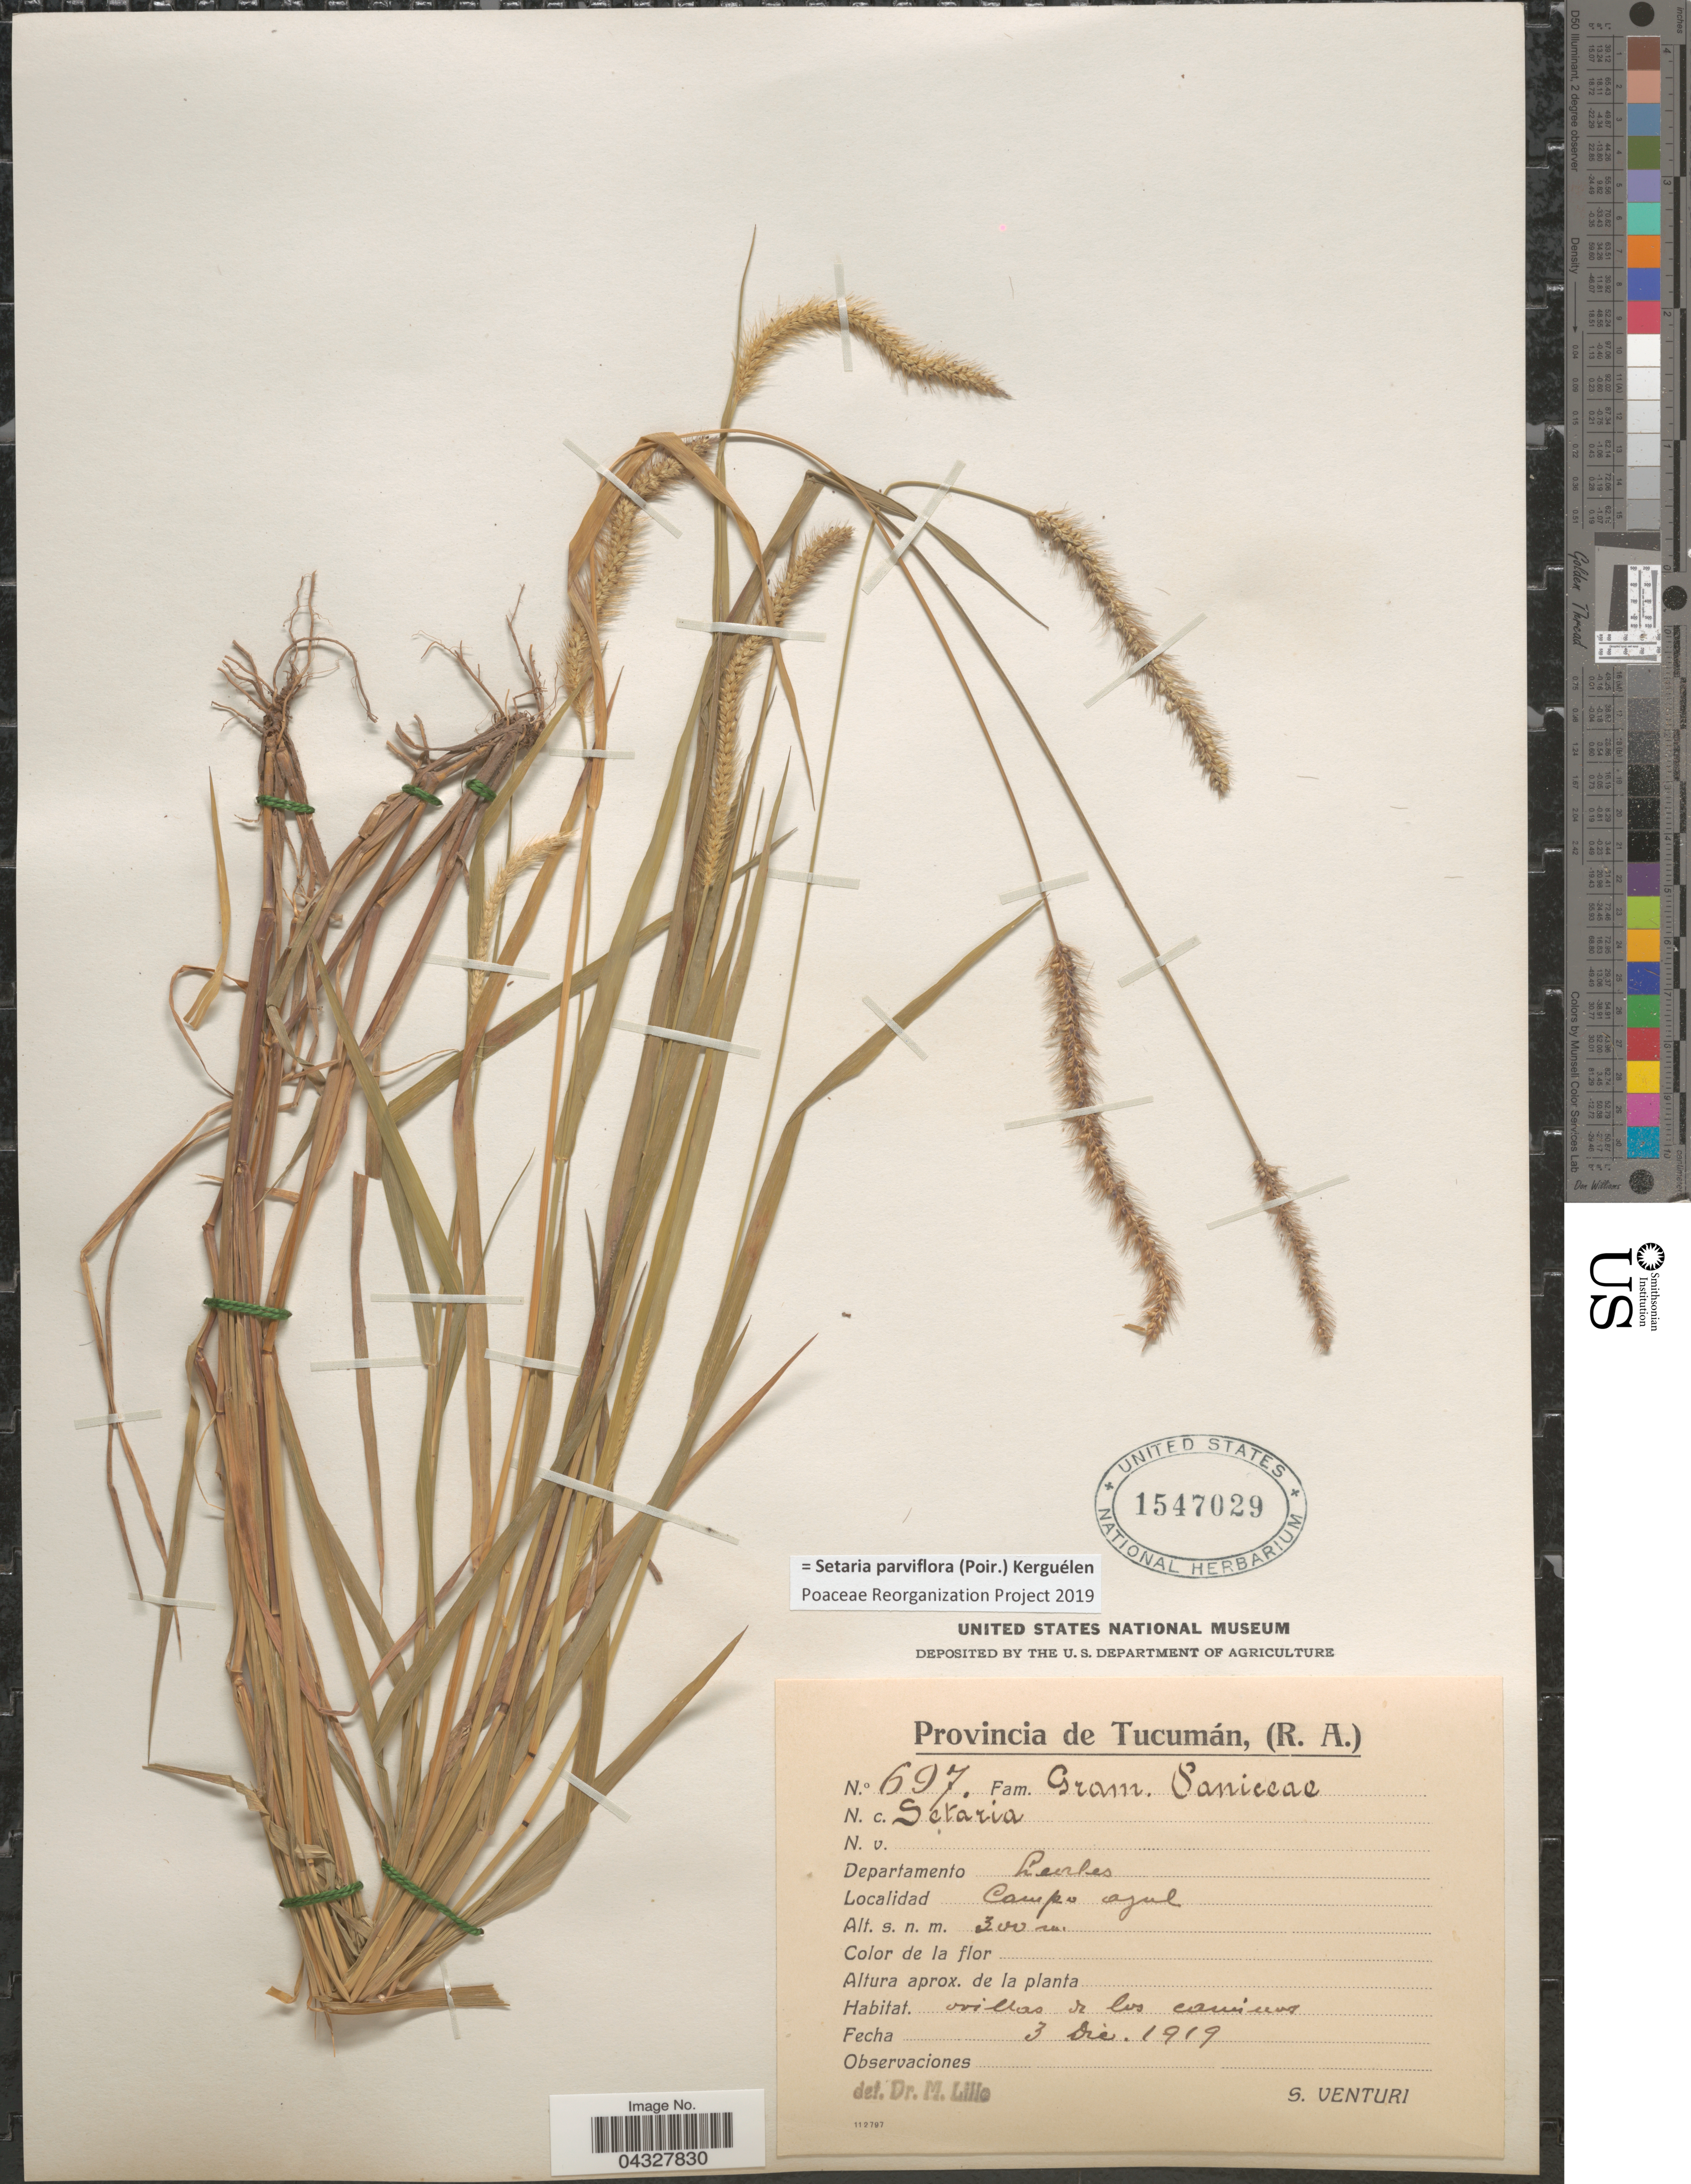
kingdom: Plantae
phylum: Tracheophyta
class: Liliopsida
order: Poales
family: Poaceae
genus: Setaria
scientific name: Setaria parviflora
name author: (Poir.) Kerguélen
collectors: S. Venturi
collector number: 697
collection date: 1919-12-03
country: Argentina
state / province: Tucuman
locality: Departamento Leales. Campo azul.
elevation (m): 300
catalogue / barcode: US 1547029